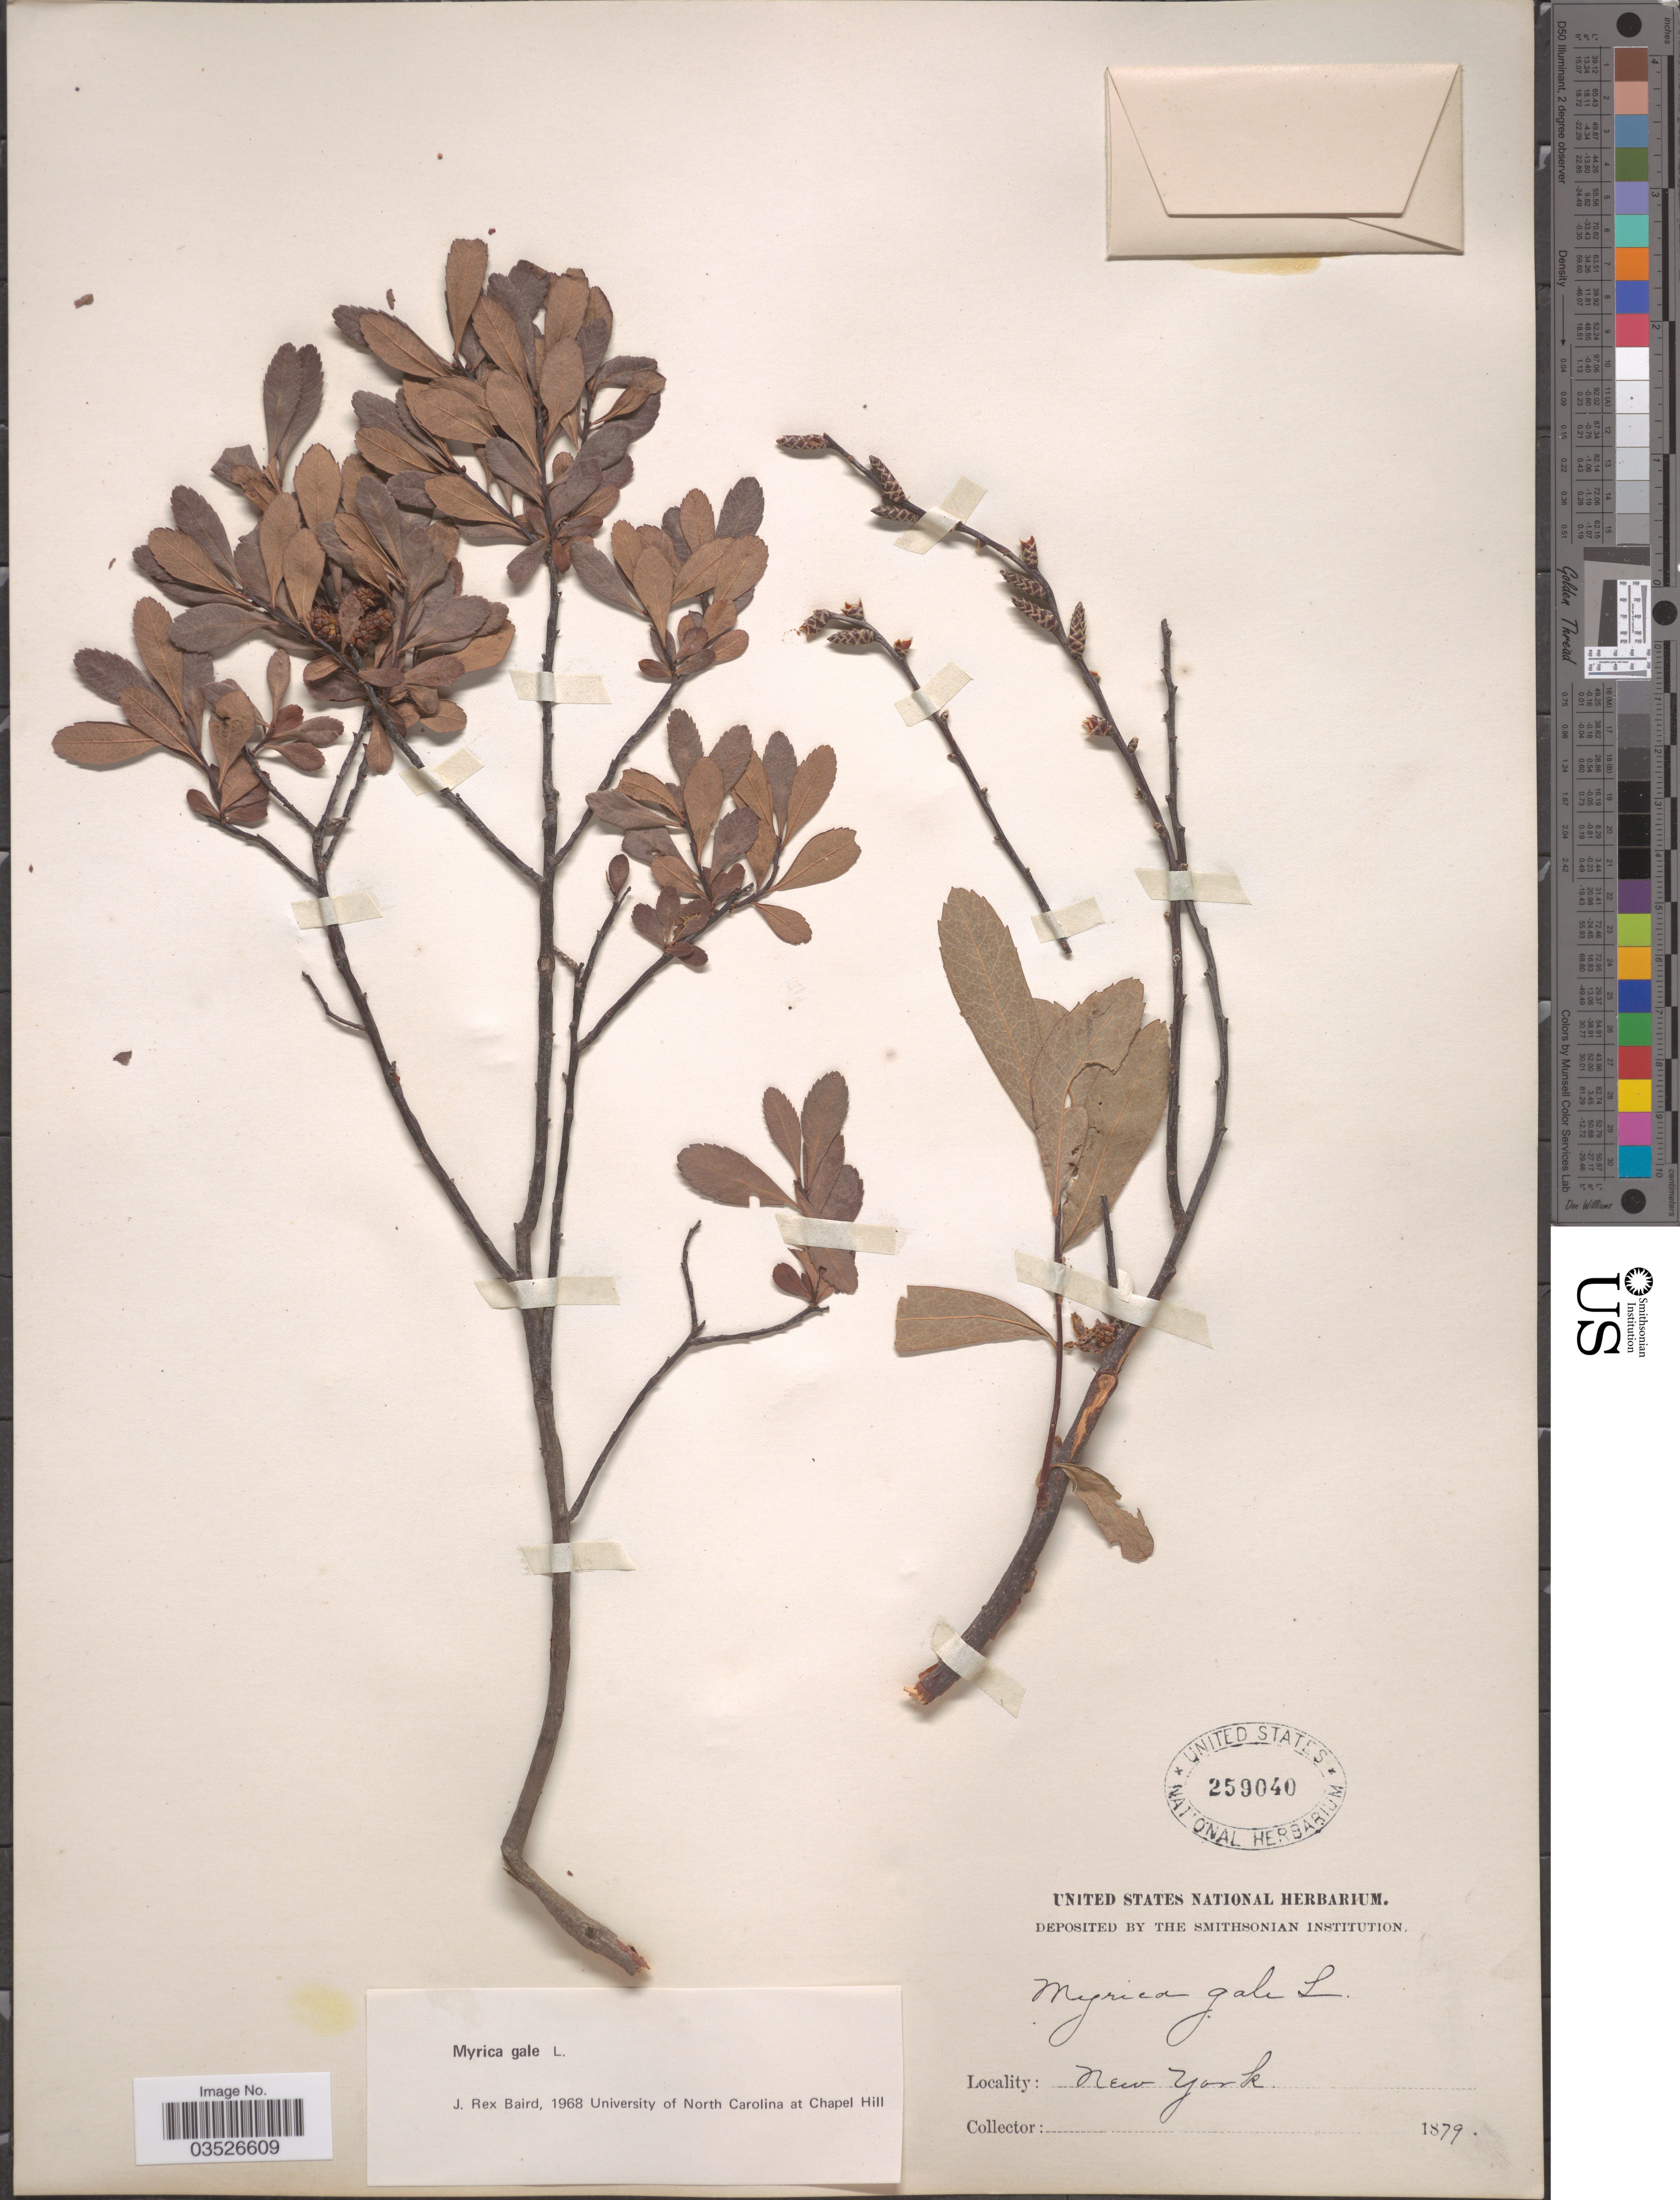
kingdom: Plantae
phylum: Tracheophyta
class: Magnoliopsida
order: Fagales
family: Myricaceae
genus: Myrica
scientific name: Myrica gale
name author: L.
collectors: ex herb. United States National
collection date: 1879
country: United States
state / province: New York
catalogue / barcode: US 259040